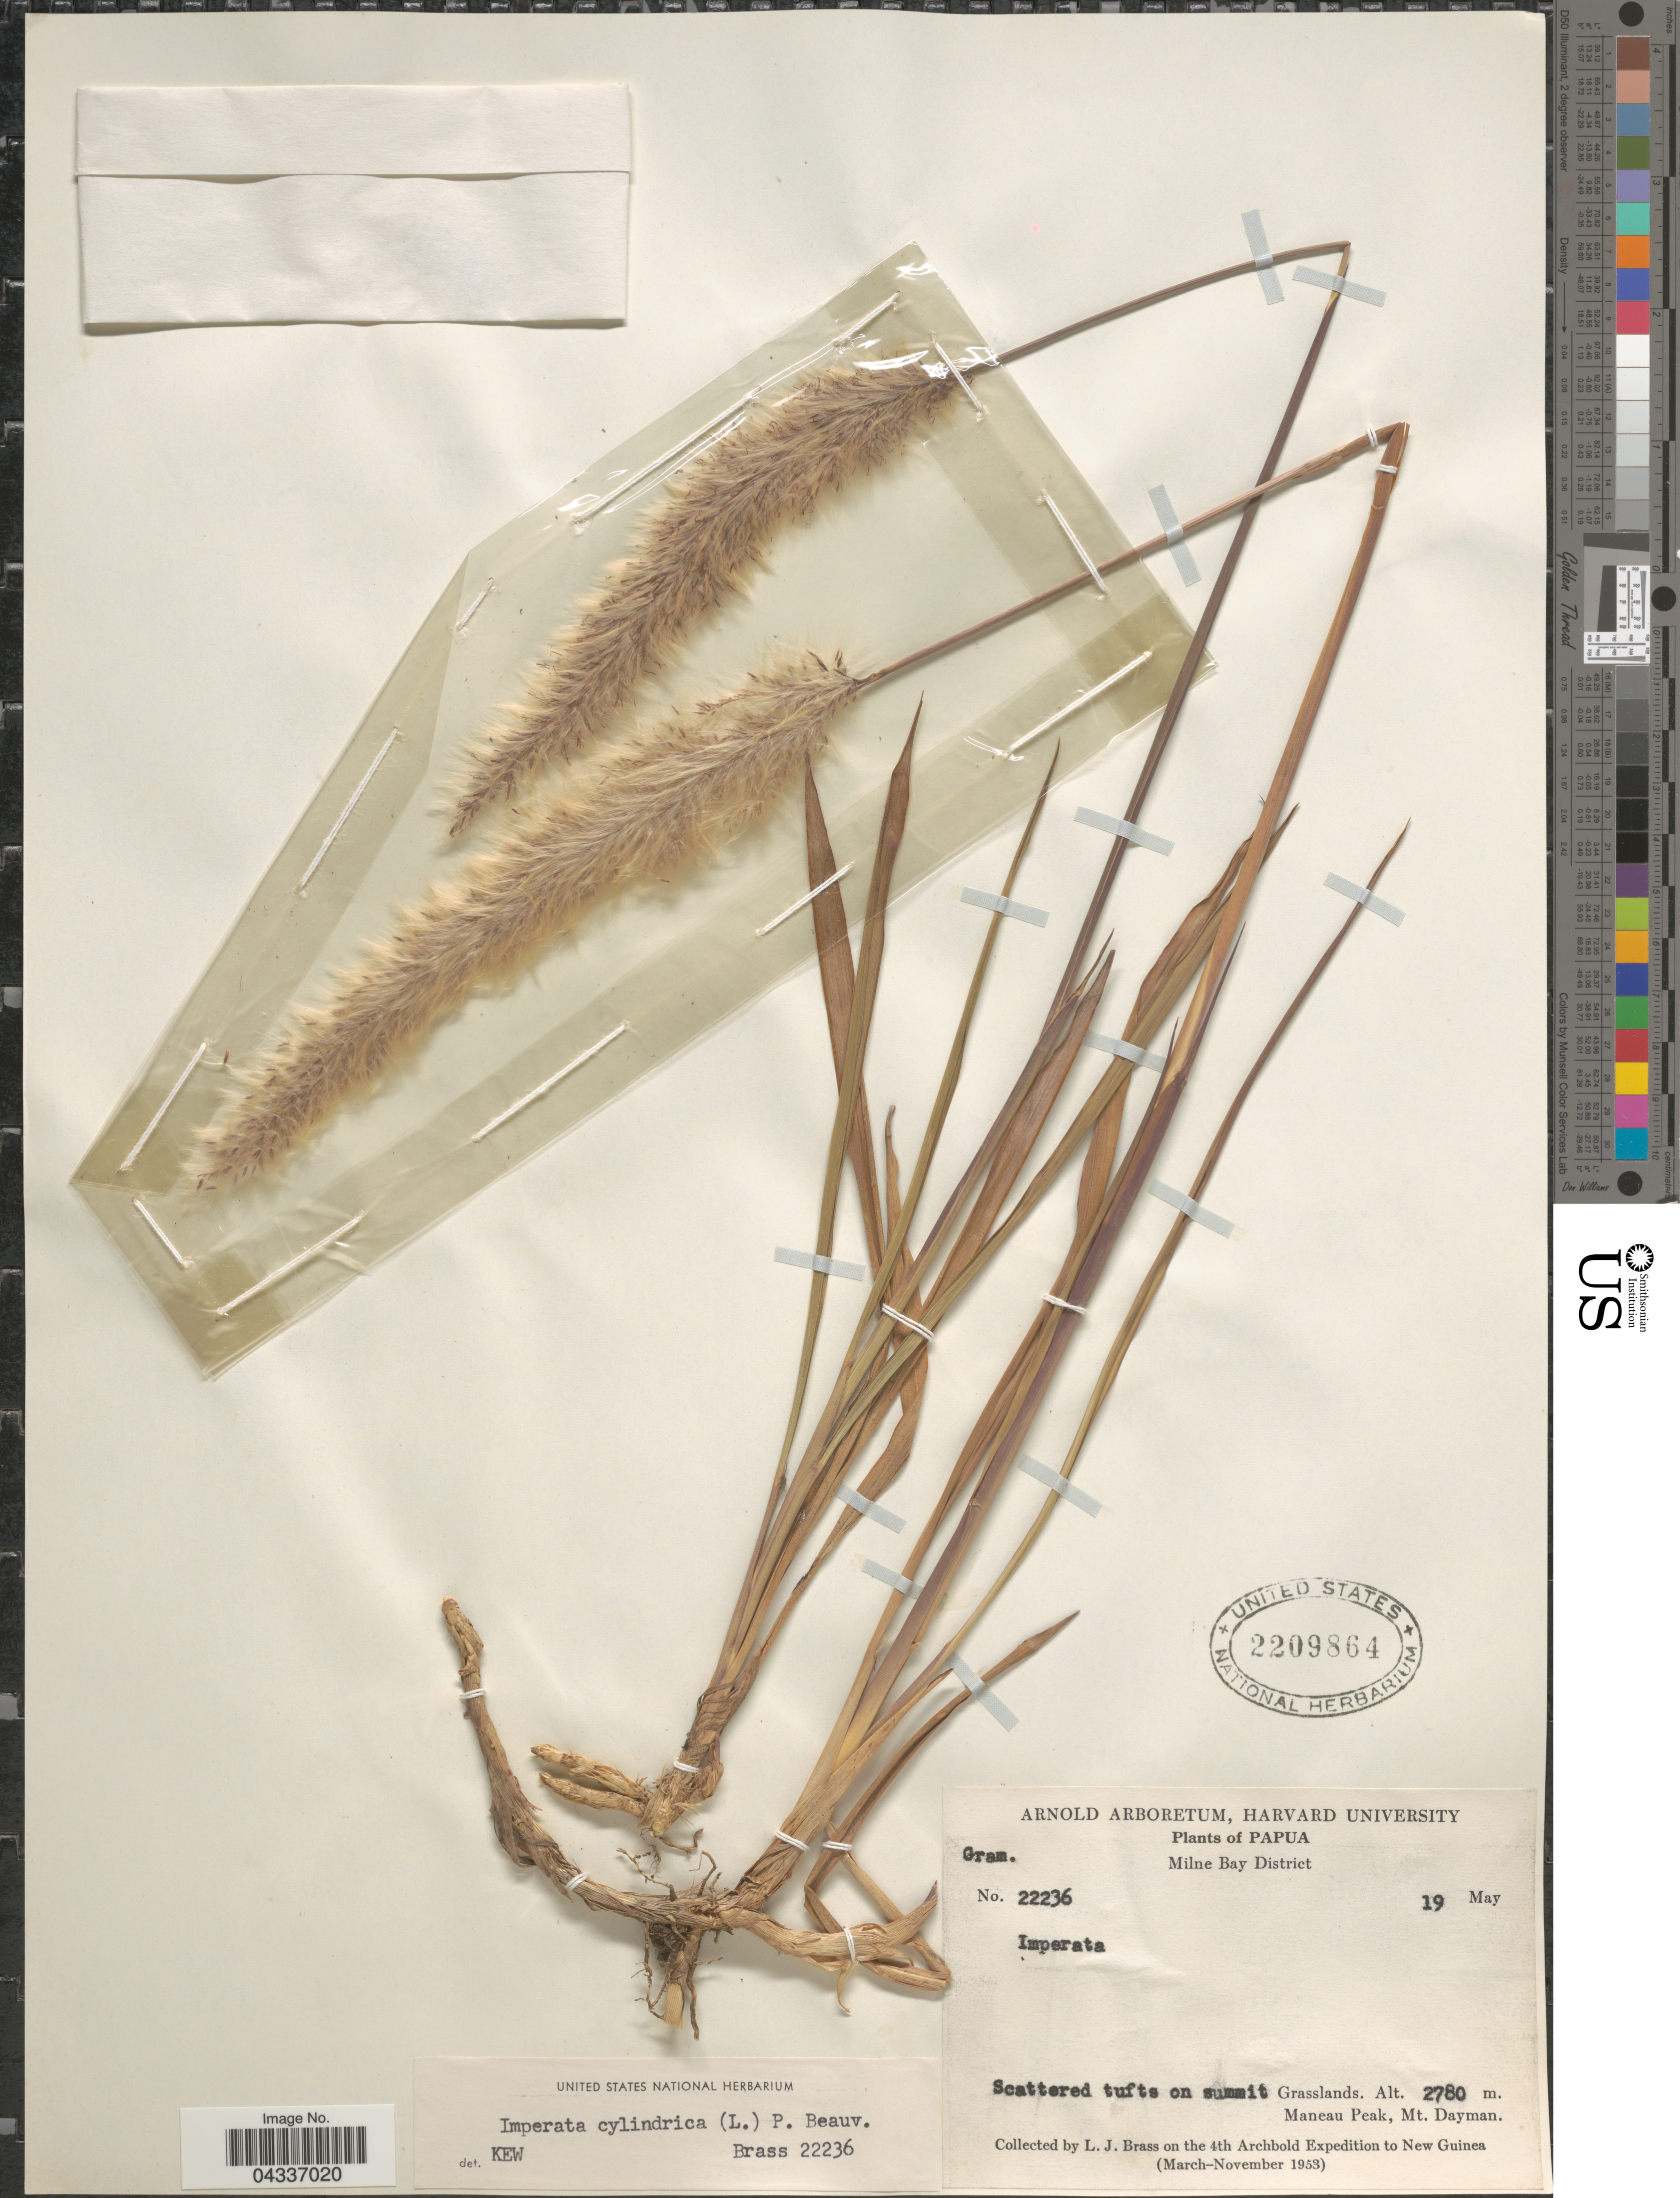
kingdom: Plantae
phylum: Tracheophyta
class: Liliopsida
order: Poales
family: Poaceae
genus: Imperata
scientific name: Imperata cylindrica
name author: (L.) P. Beauv.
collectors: L. J. Brass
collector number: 22236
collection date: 1953-05-19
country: Papua New Guinea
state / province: Milne Bay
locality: Papua. Milne Bay District. Maneau Peak, Mt. Dayman. On the 4th Archbold Expedition to New Guinea (March-November 1953).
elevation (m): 2780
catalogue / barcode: US 2209864